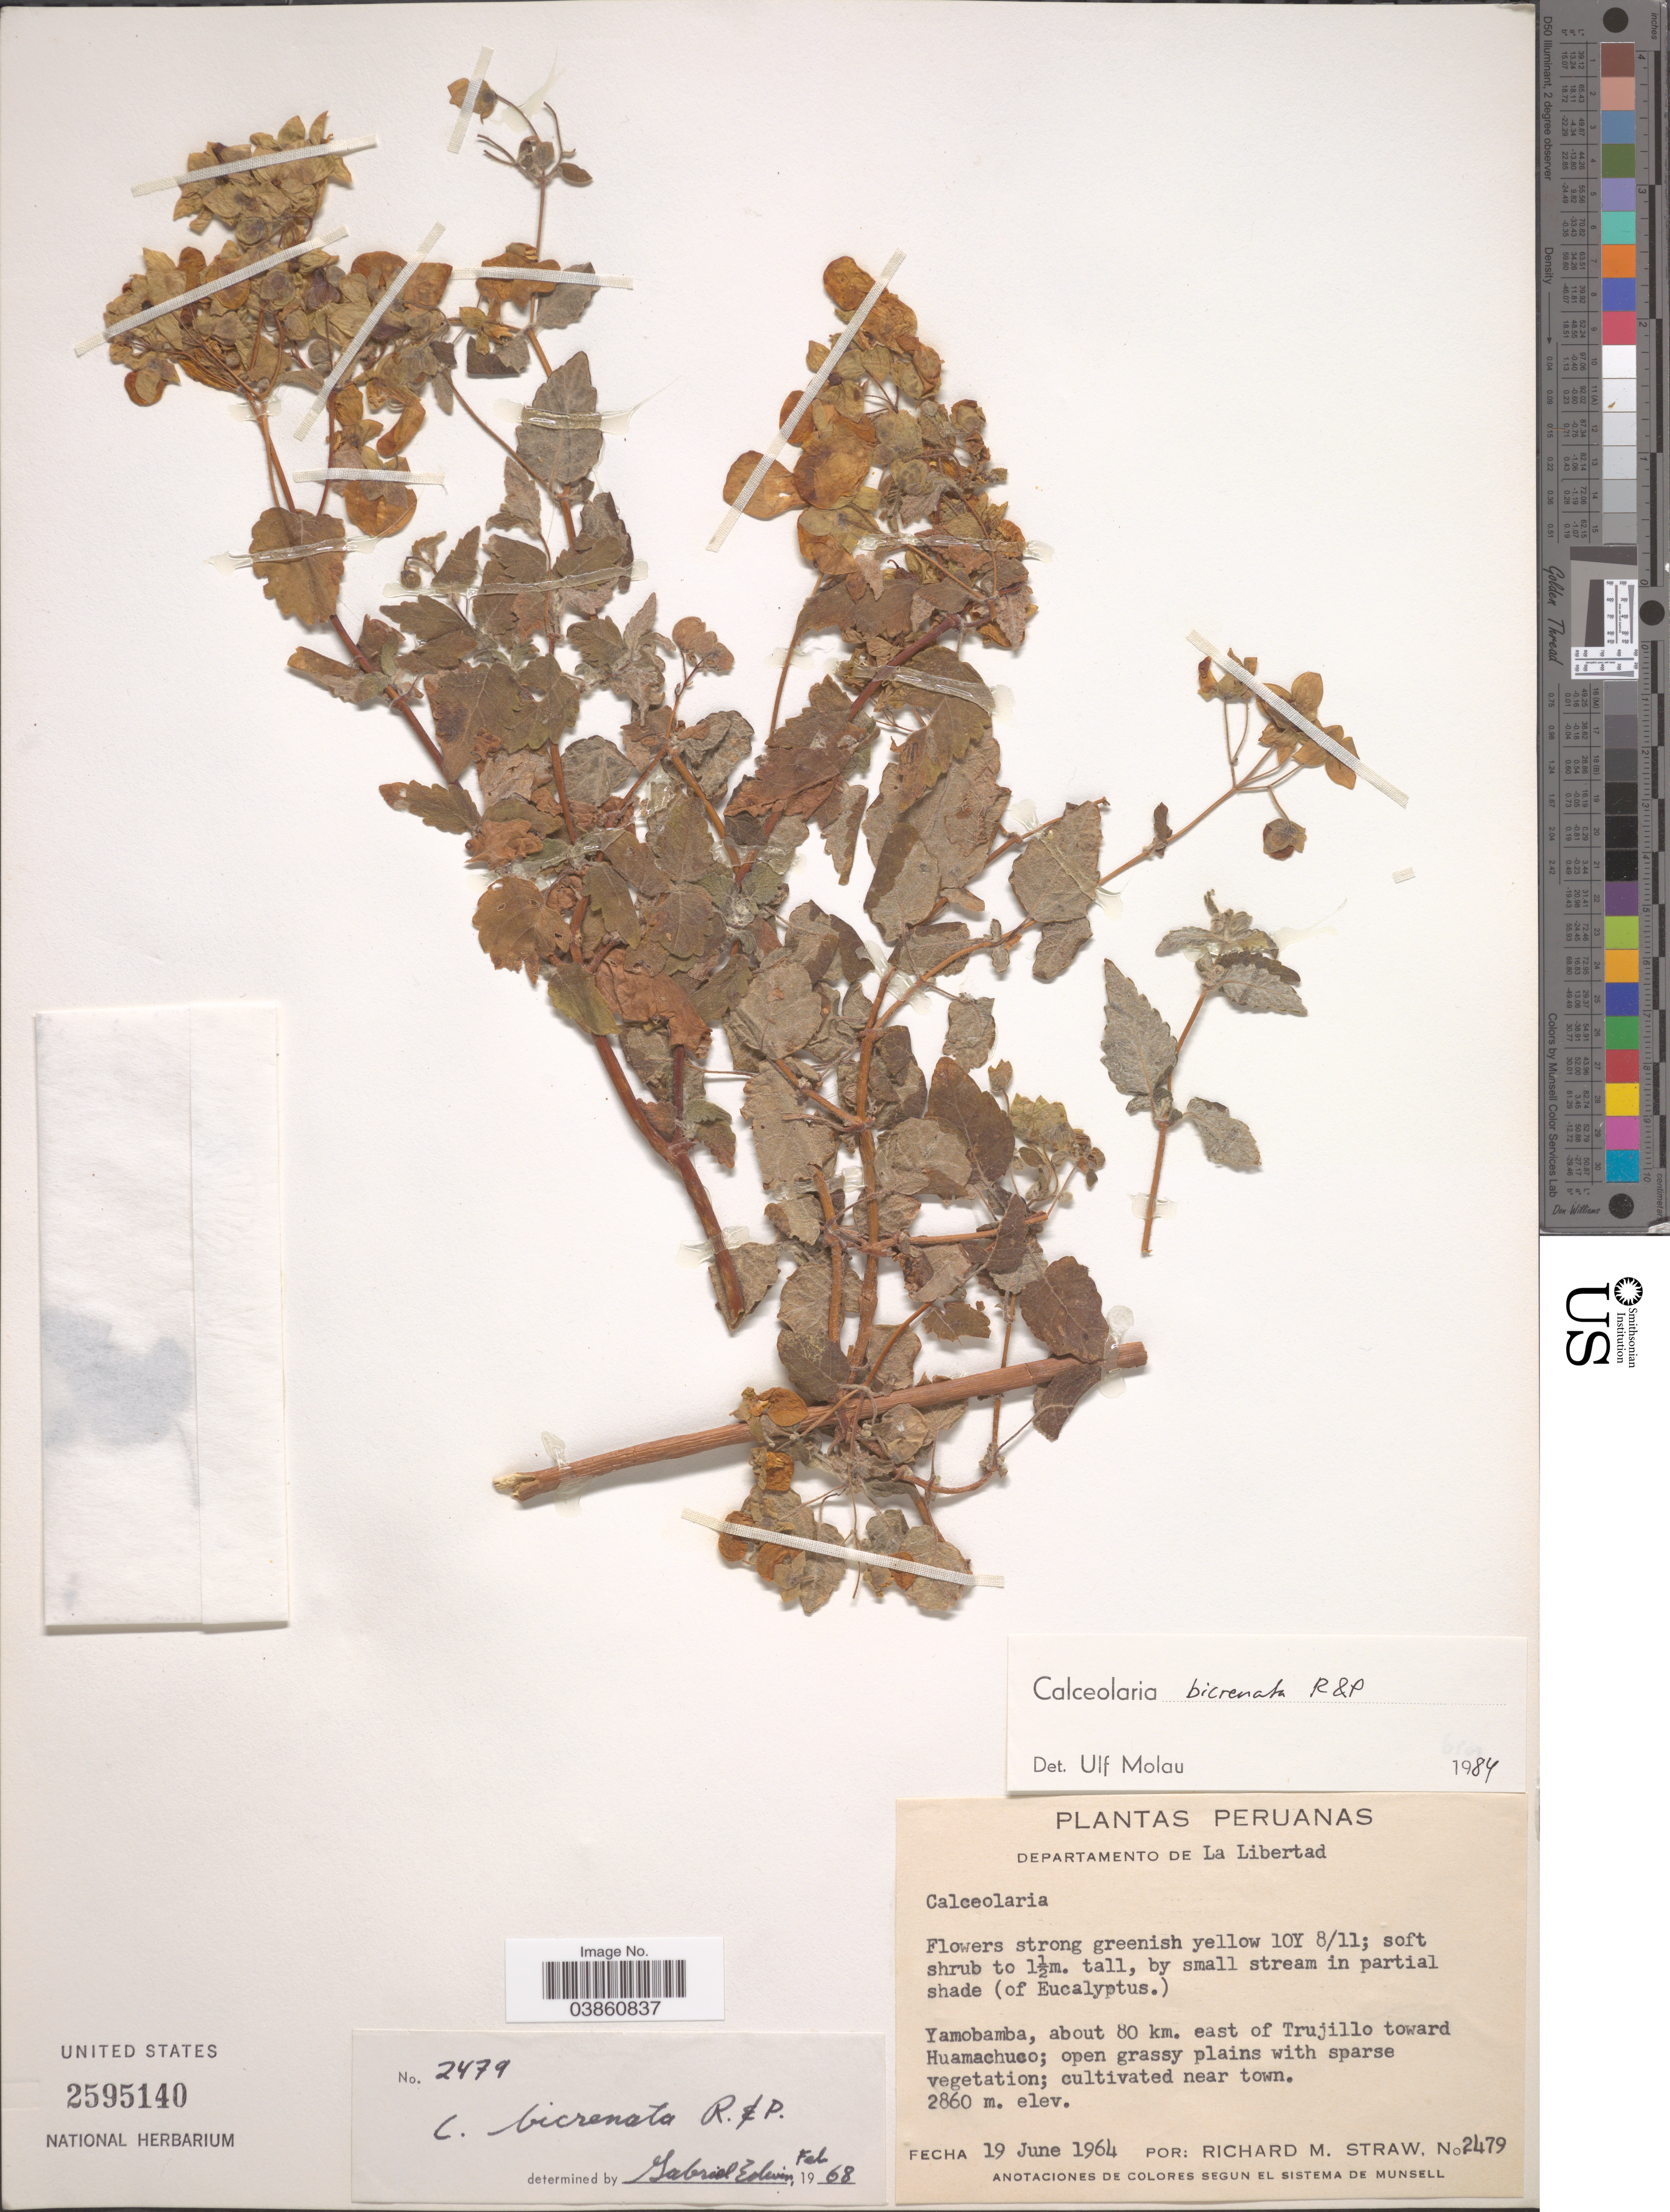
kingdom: Plantae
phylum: Tracheophyta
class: Magnoliopsida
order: Lamiales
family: Calceolariaceae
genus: Calceolaria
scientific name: Calceolaria bicrenata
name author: Ruiz & Pav.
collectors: R. M. Straw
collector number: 2479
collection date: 1964-06-19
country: Peru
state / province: La Libertad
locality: Departamento de La Libertad. Yamobamba, about 80 km. east of Trujillo toward Huamachuco. Near town.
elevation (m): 2860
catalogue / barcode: US 2595140